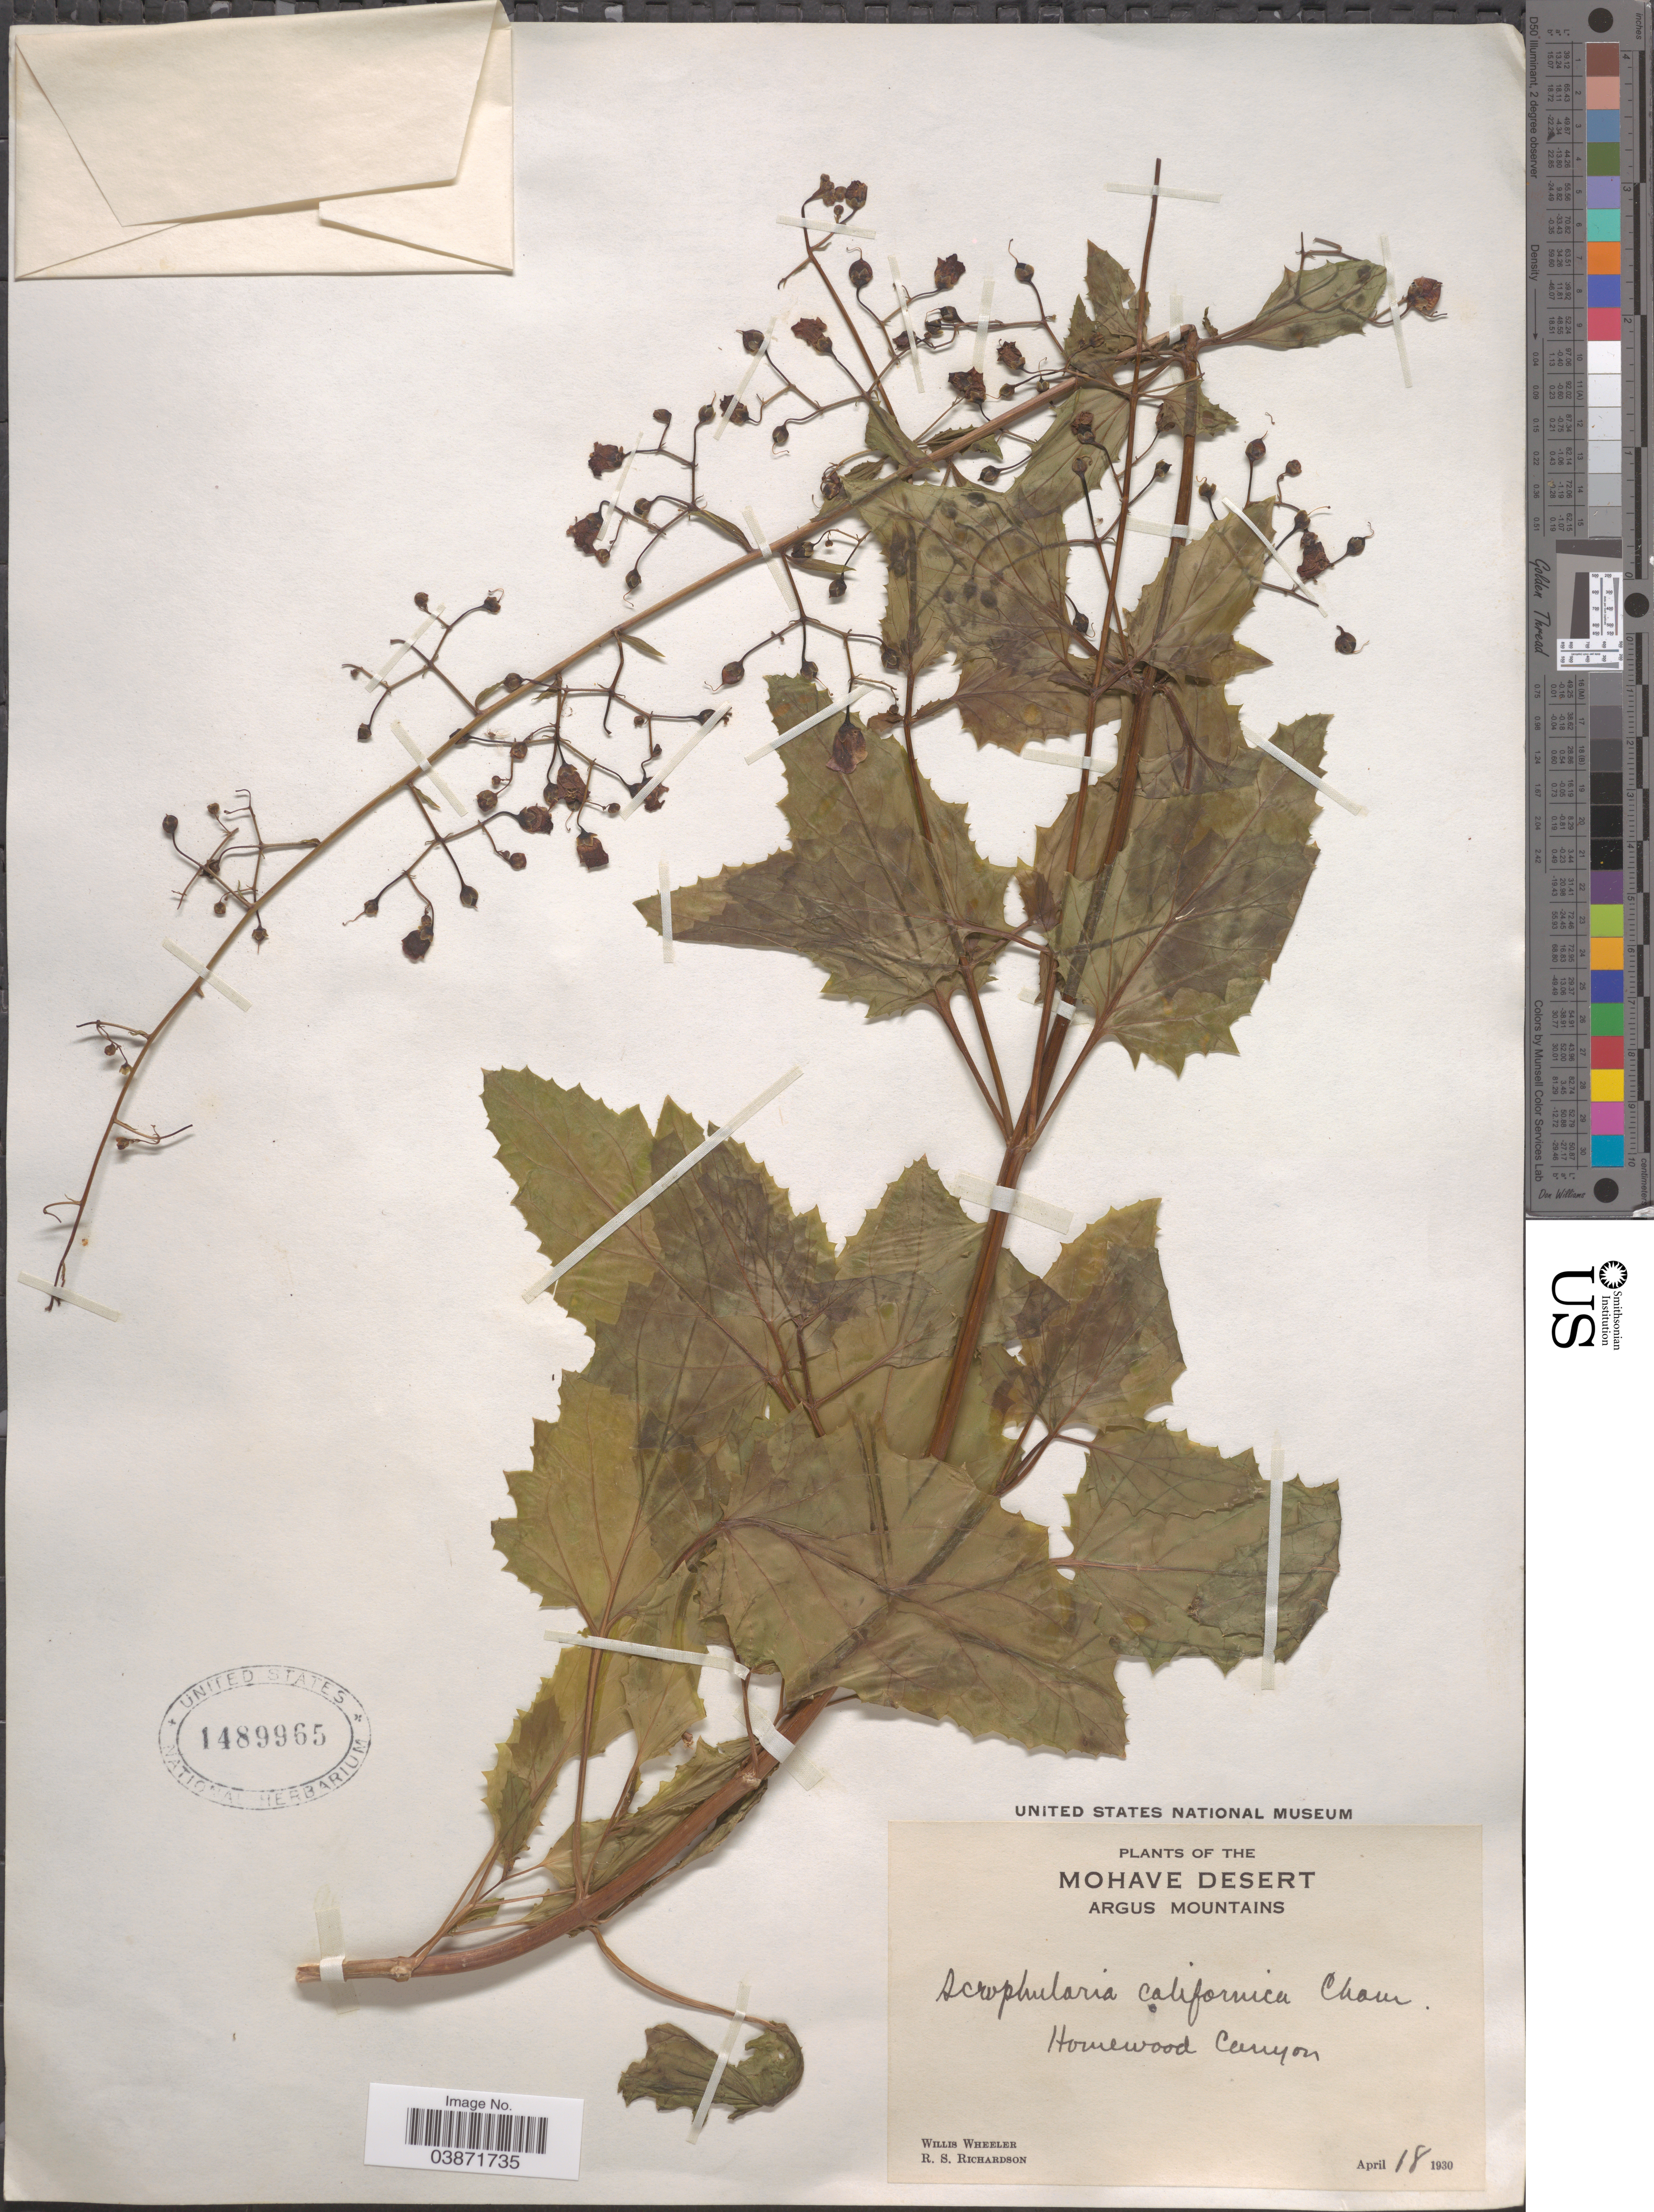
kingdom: Plantae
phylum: Tracheophyta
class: Magnoliopsida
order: Lamiales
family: Scrophulariaceae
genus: Scrophularia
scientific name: Scrophularia californica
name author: Cham. & Schltdl.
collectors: W. Wheeler & R. Richardson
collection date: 1930-04-18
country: United States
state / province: California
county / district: Kern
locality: Mohave Desert. Argus Mountains. Homewood Canyon.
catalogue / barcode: US 1489965